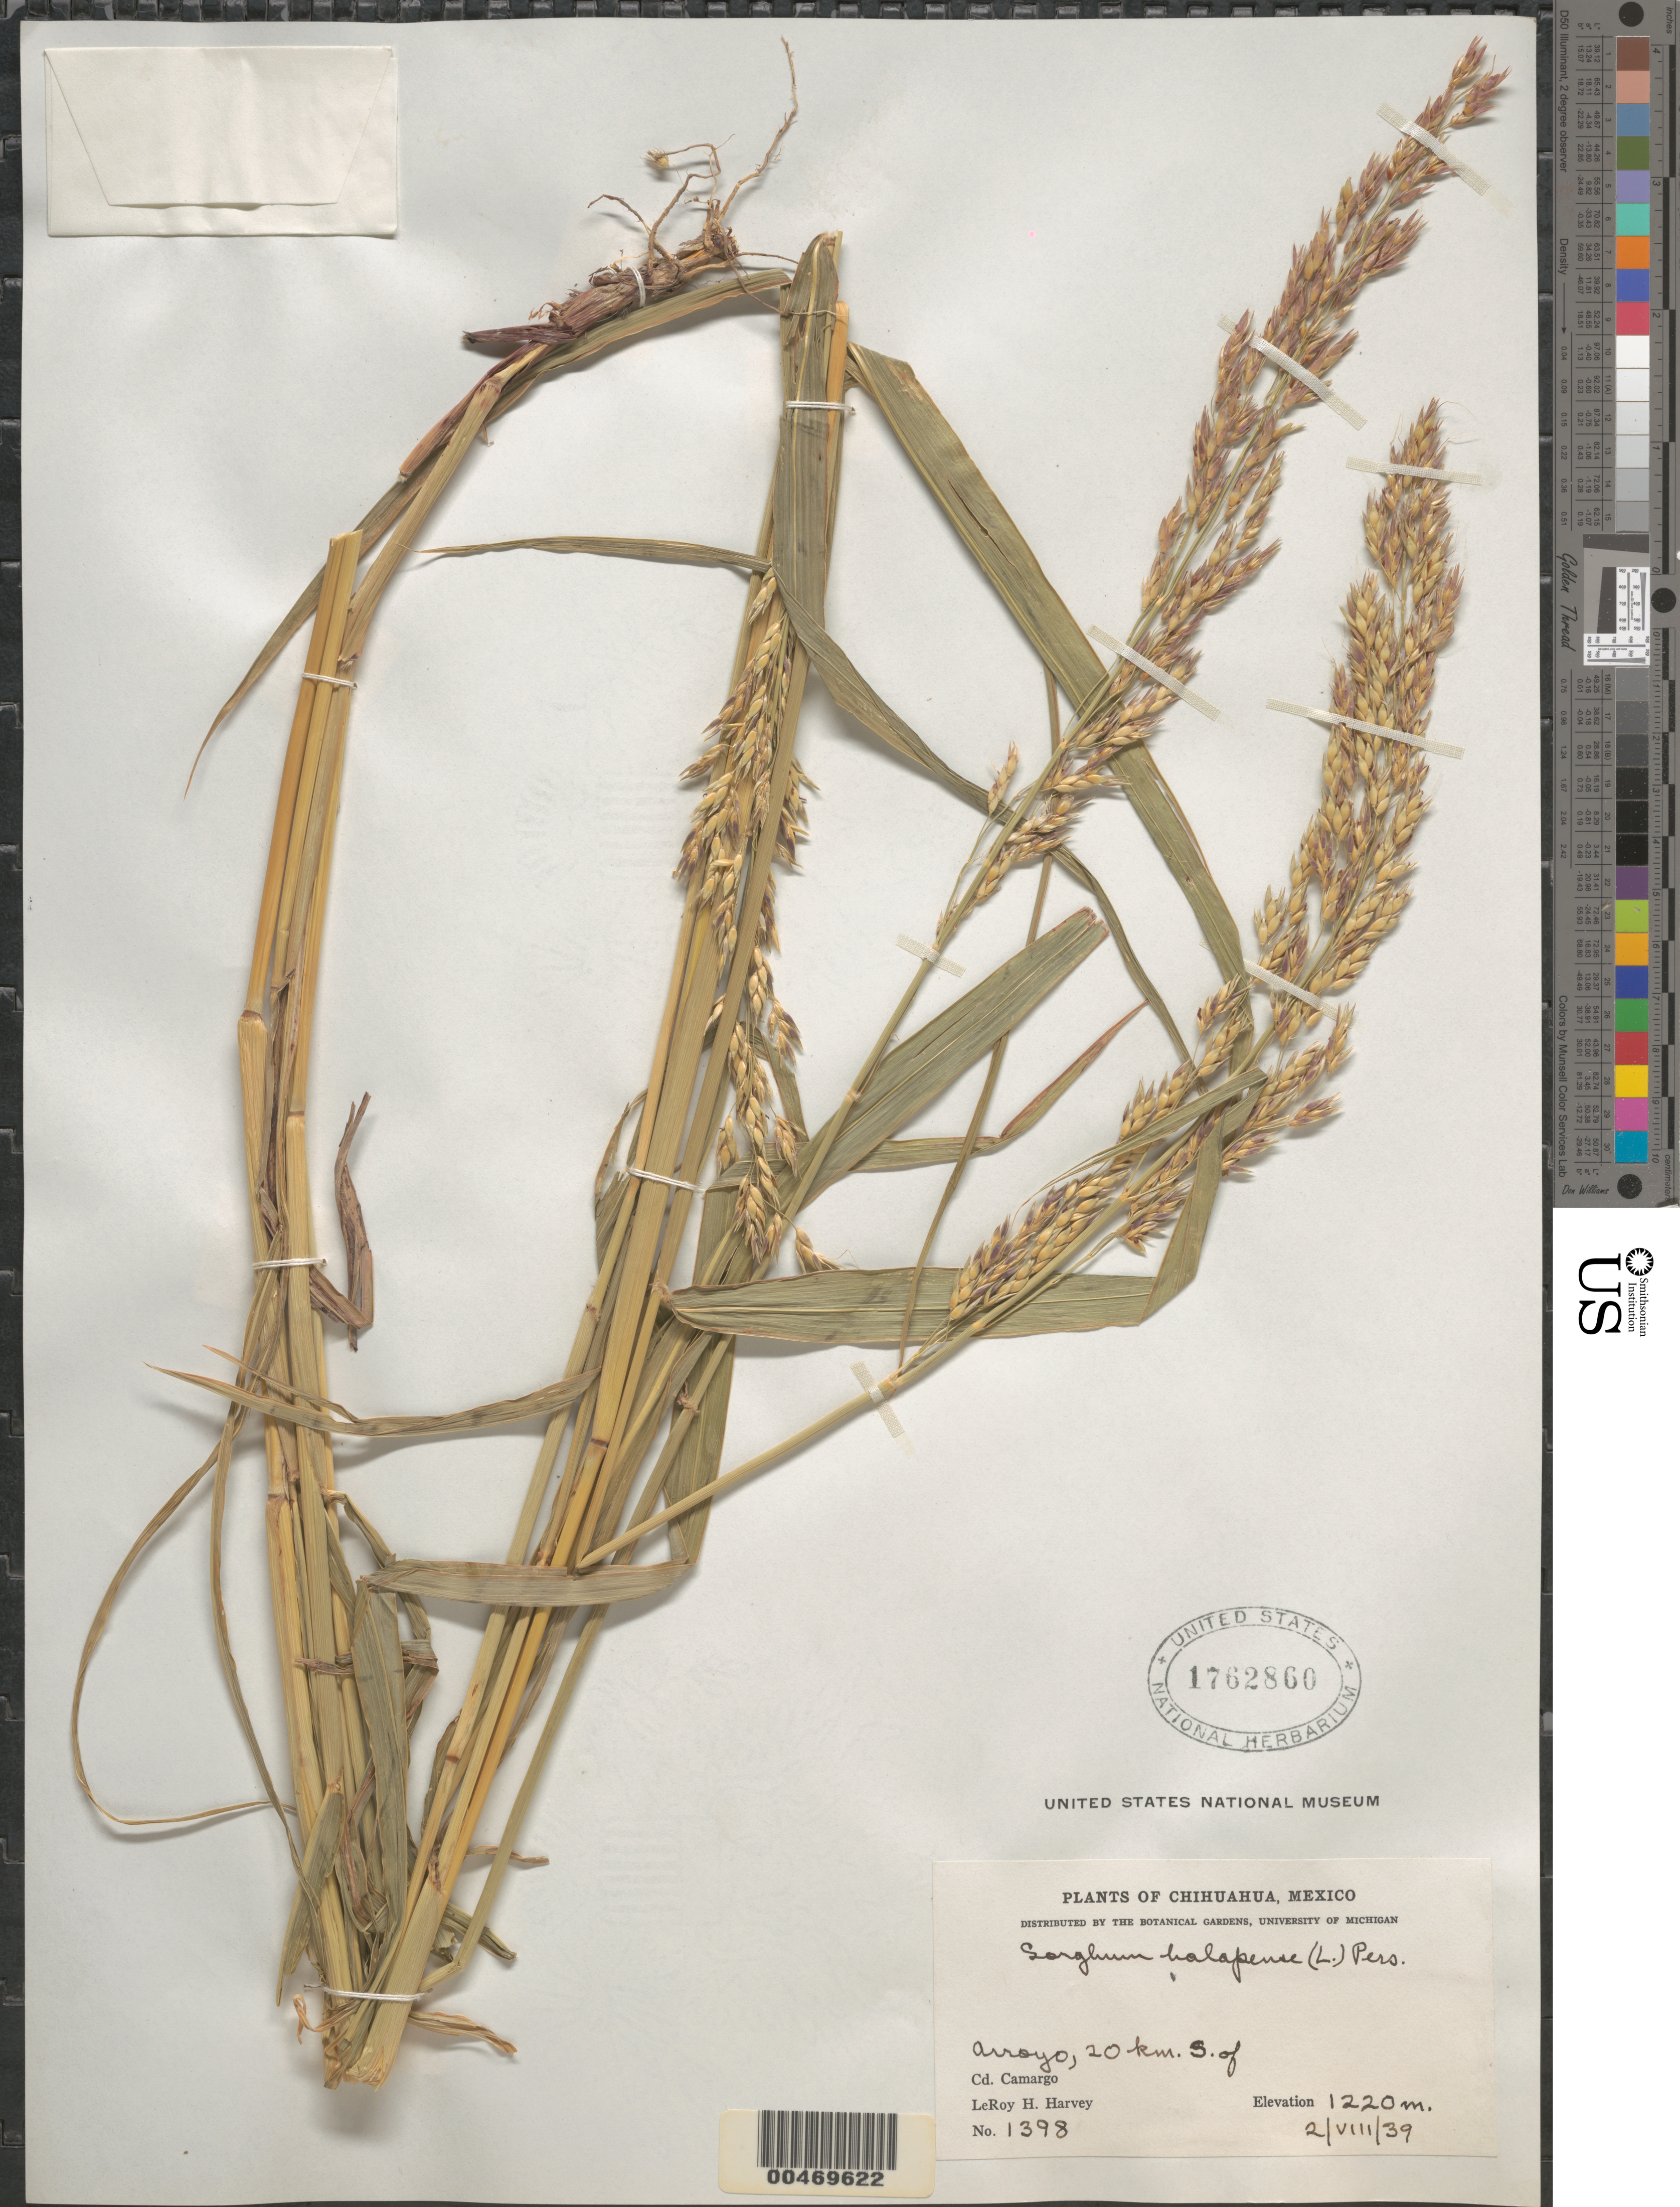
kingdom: Plantae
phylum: Tracheophyta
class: Liliopsida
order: Poales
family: Poaceae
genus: Sorghum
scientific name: Sorghum halepense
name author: (L.) Pers.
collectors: L. H. Harvey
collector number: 1398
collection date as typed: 2 Aug 1939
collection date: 1939-08-02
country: Mexico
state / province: Chihuahua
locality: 20 km S of Cd. Camargo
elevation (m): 1220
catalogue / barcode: US 1762860